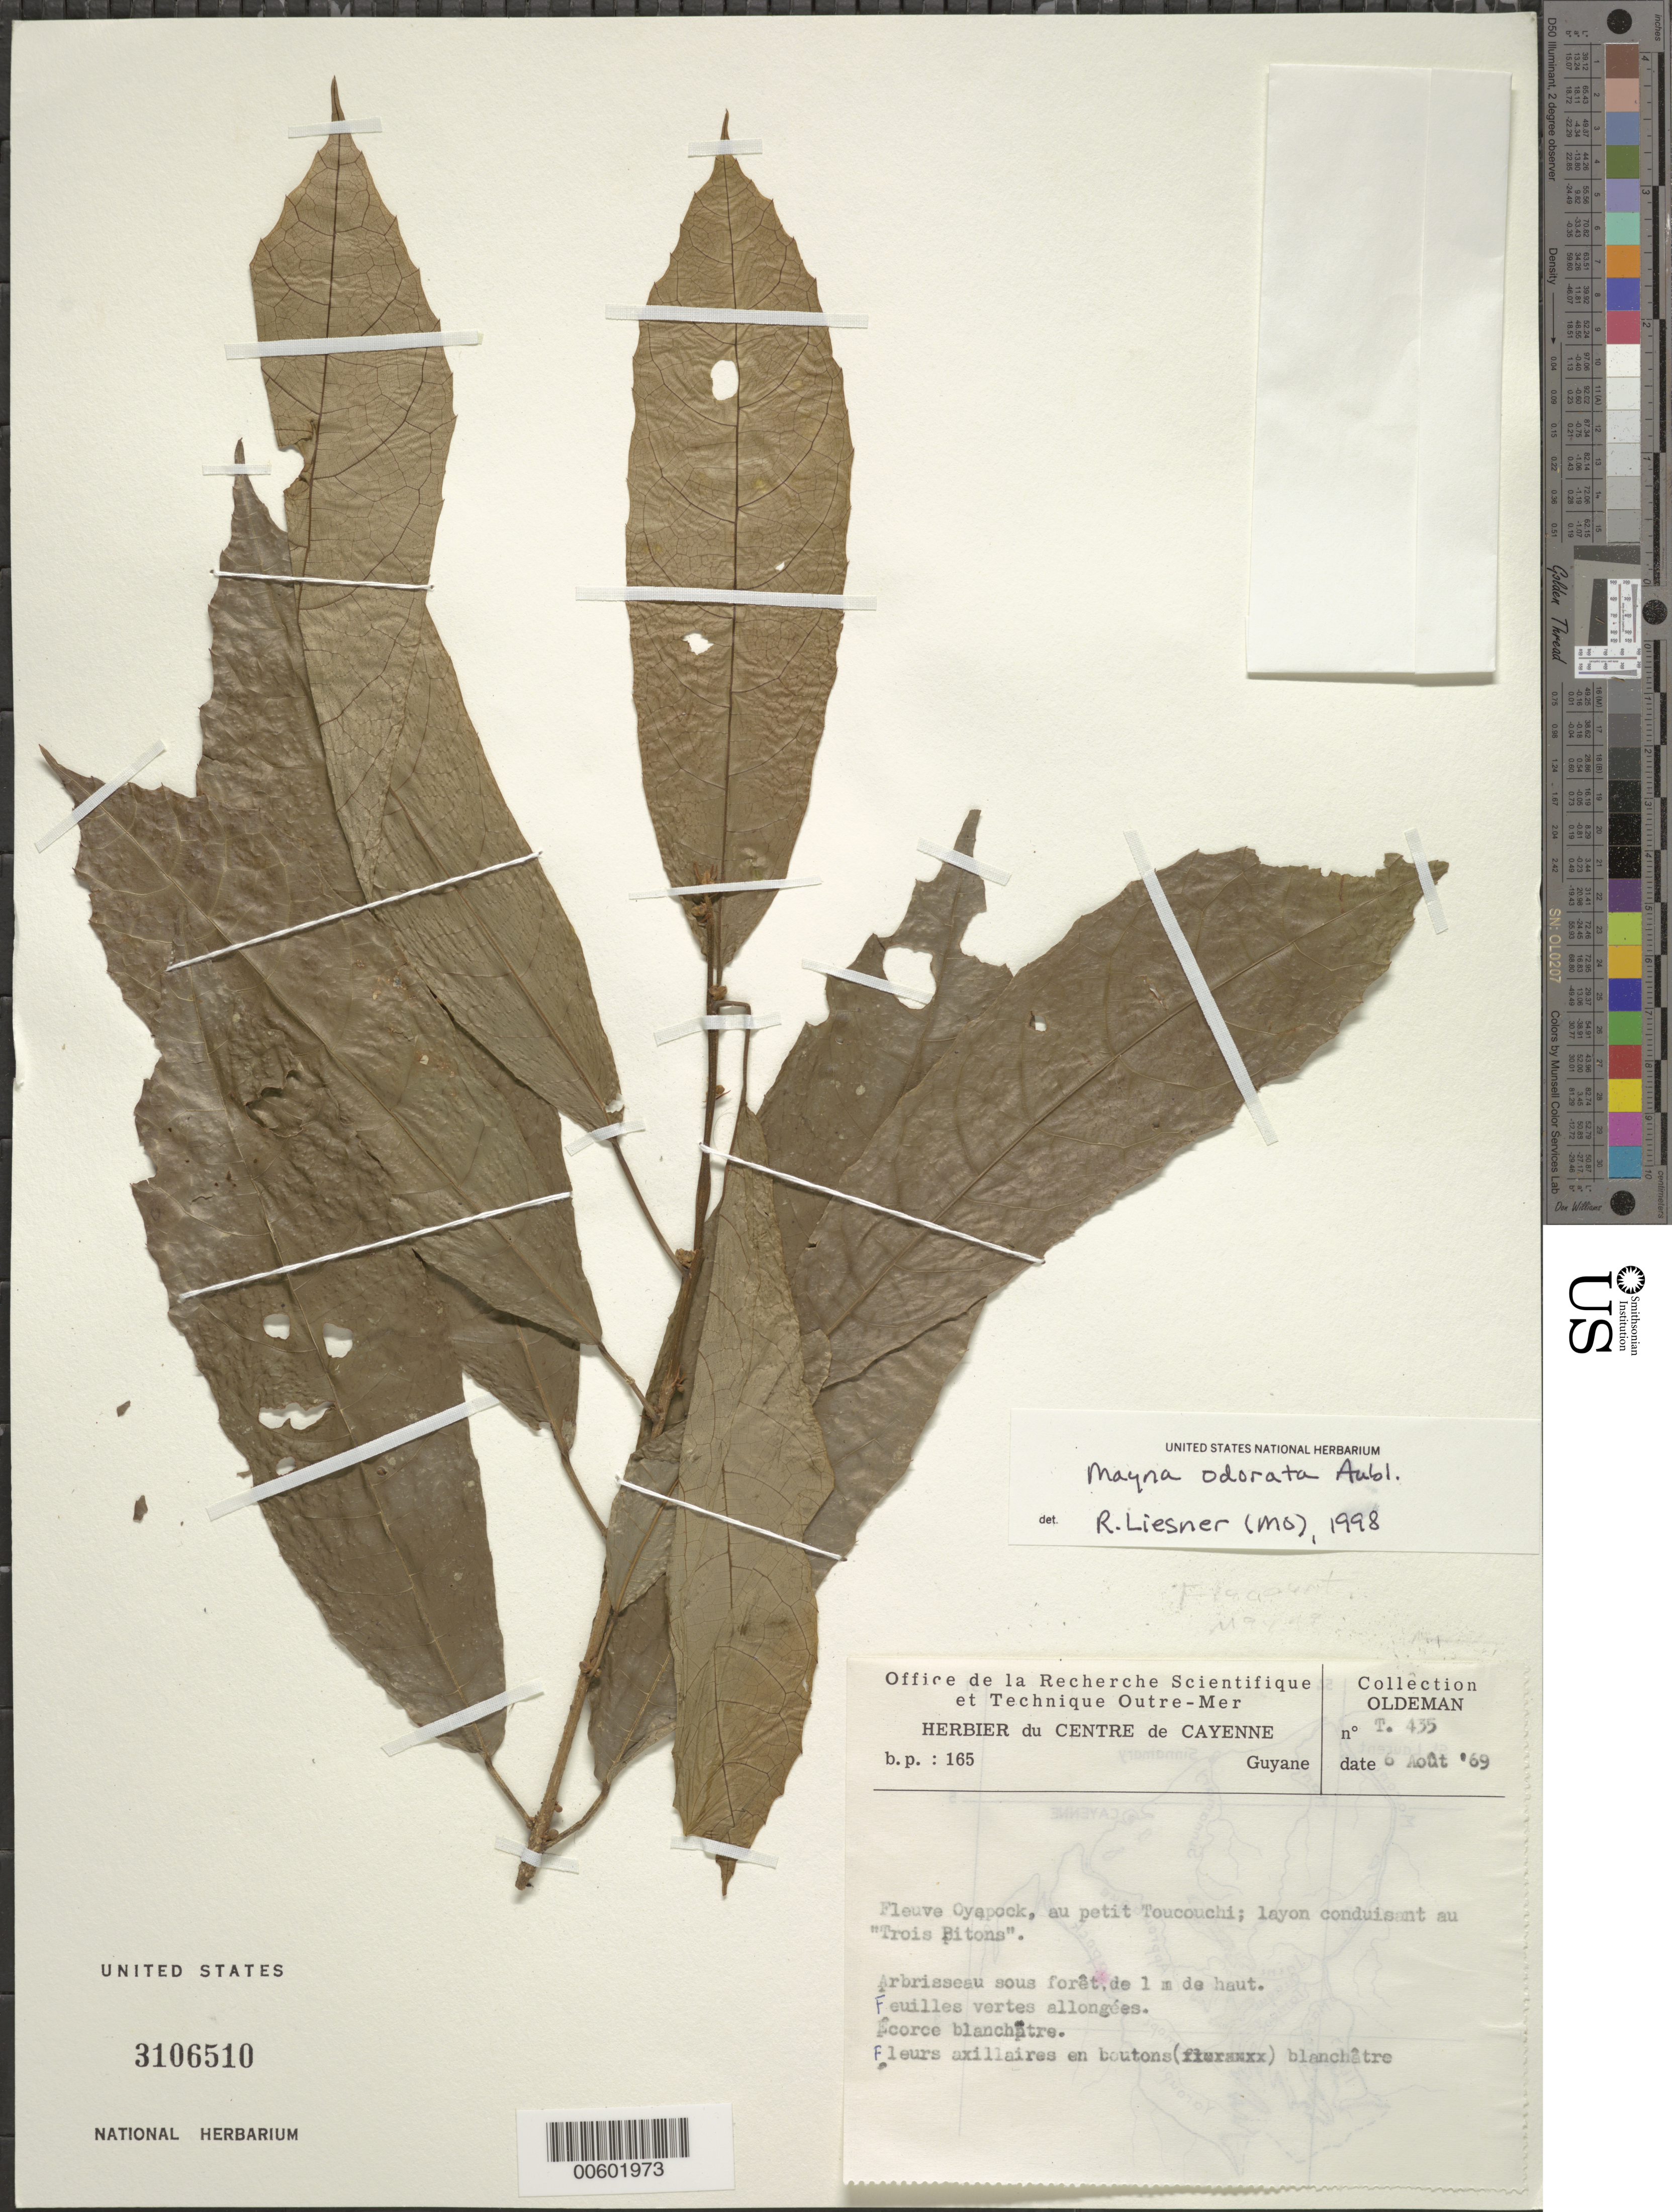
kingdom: Plantae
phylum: Tracheophyta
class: Magnoliopsida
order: Malpighiales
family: Achariaceae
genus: Mayna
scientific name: Mayna odorata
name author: Aubl.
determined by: Liesner, R. L.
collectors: R. Oldeman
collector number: T 435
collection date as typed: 6-Aug-69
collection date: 1969-08-06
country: French Guiana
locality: Fleuve Oyapock, au petit Toucouchi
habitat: Forest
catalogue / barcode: US 3106510